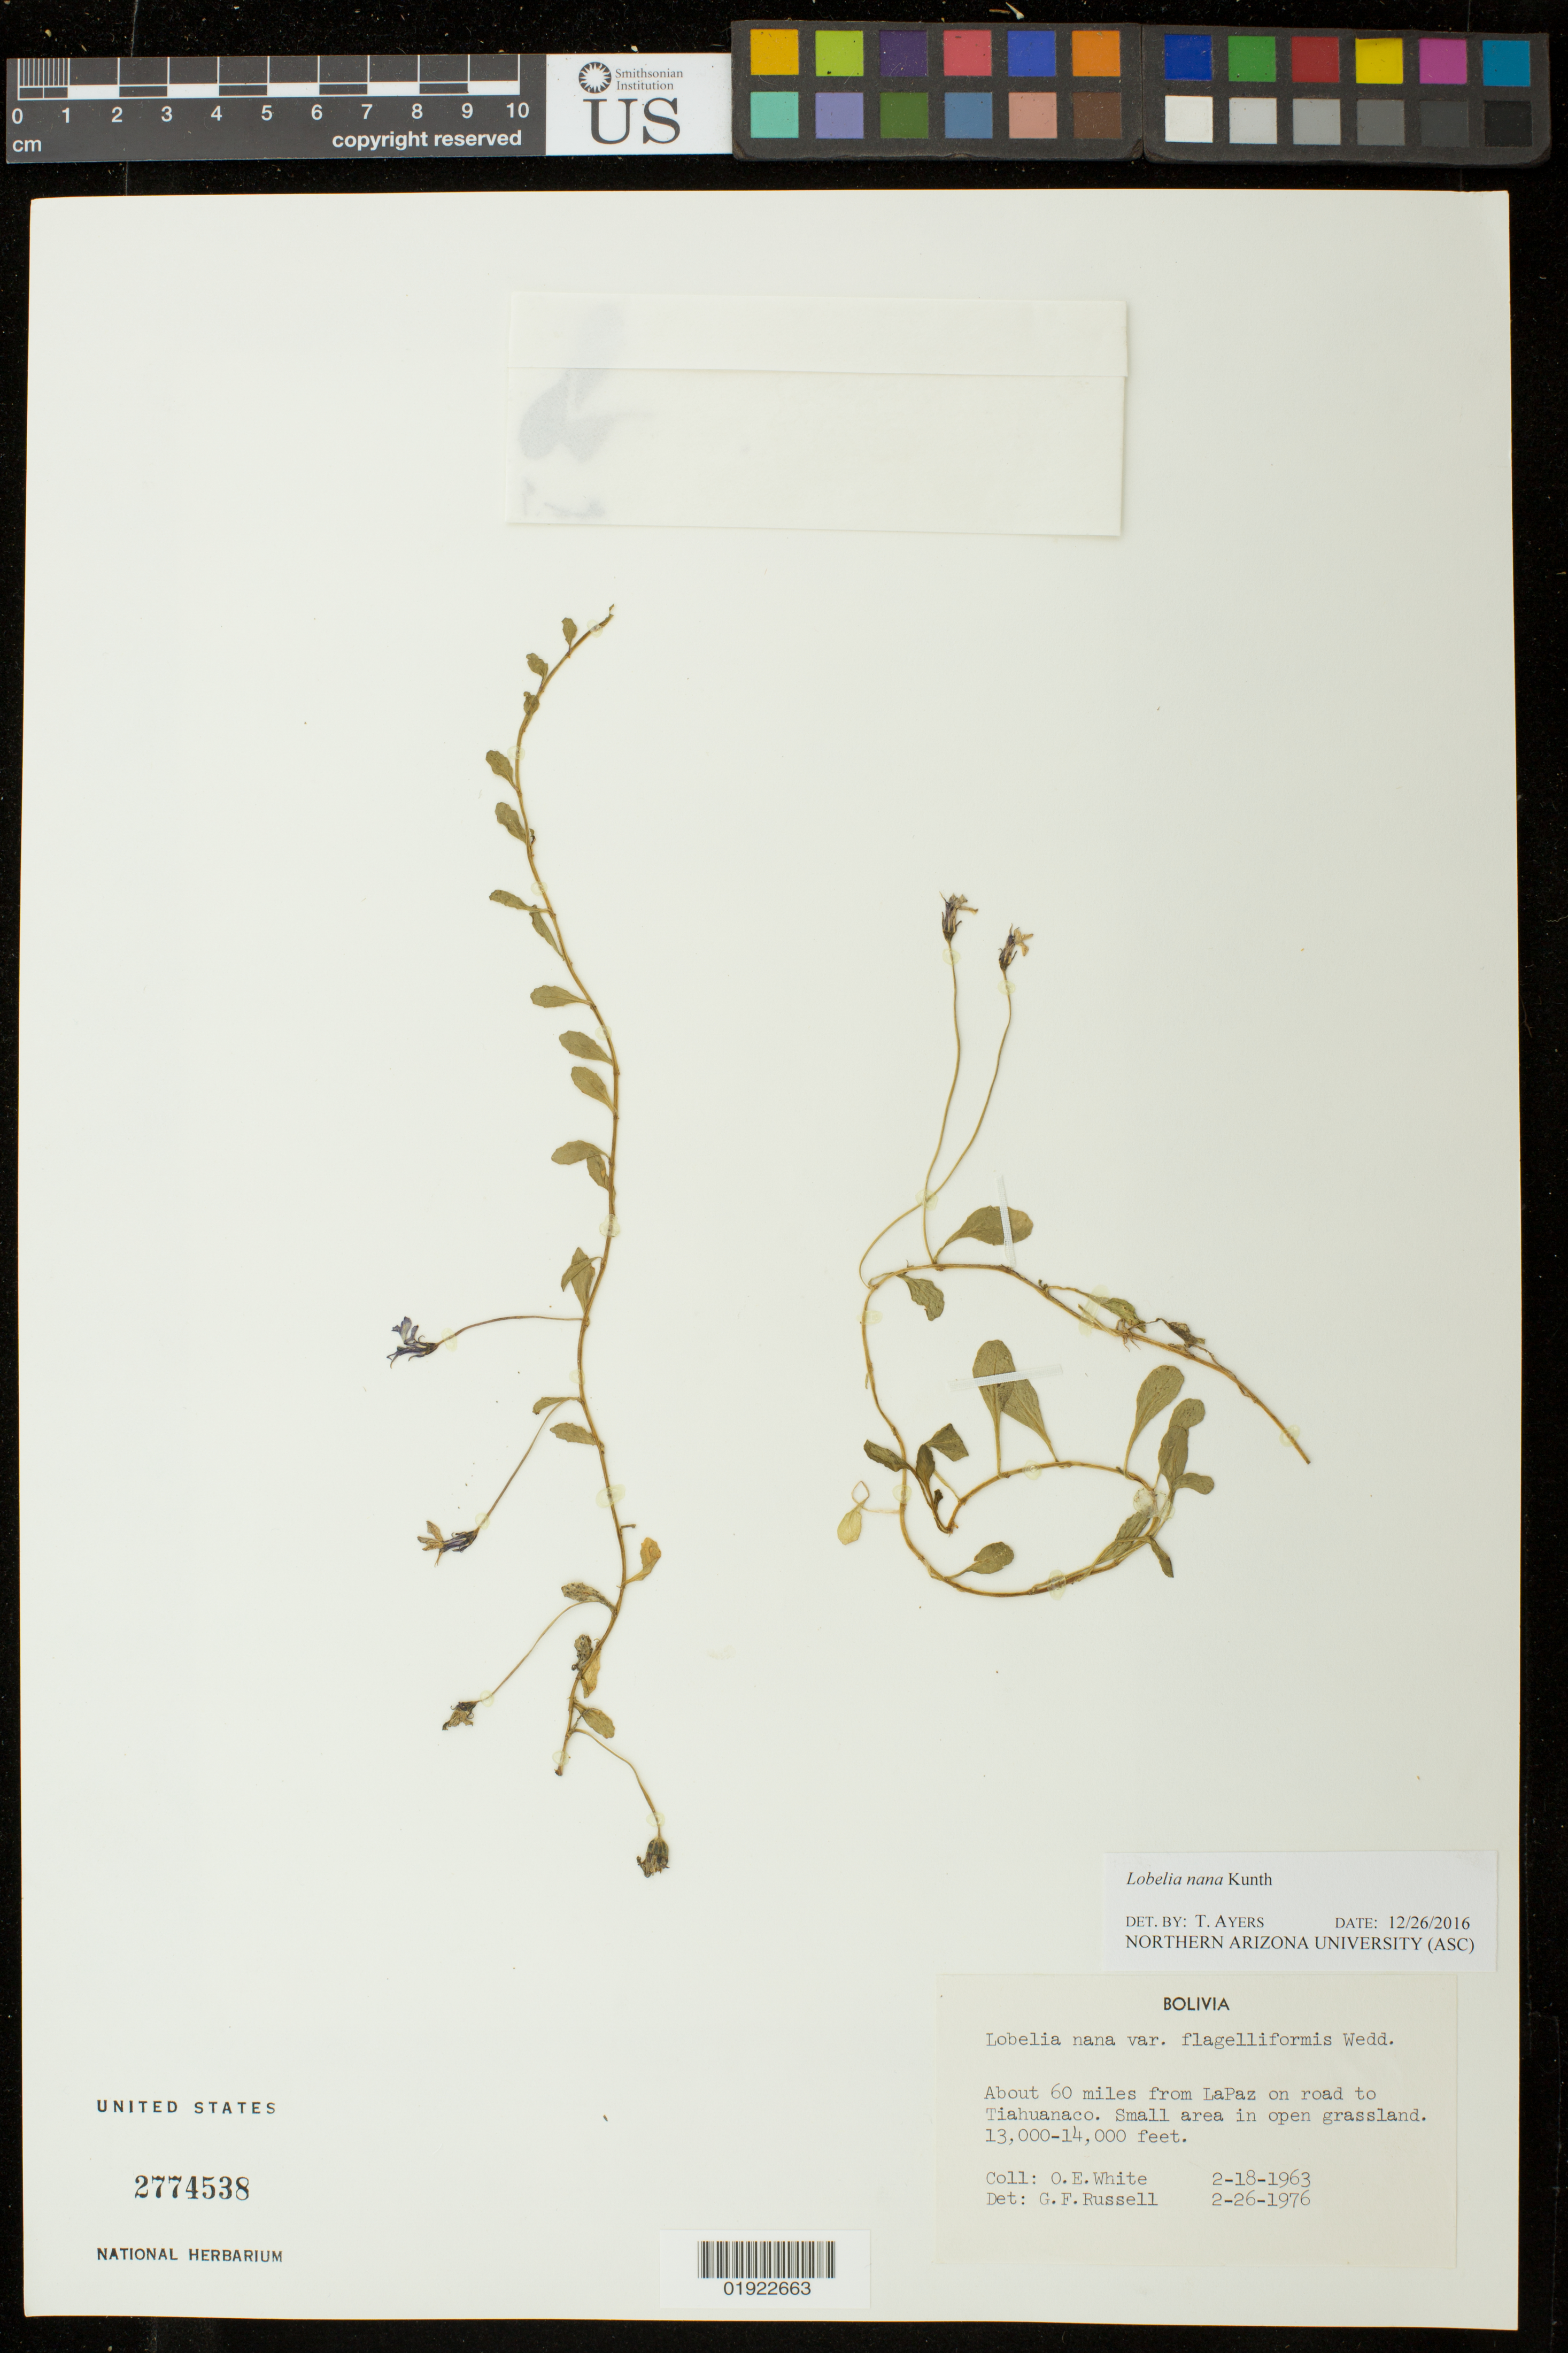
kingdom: Plantae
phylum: Tracheophyta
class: Magnoliopsida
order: Asterales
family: Campanulaceae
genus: Lobelia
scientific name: Lobelia nana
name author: Kunth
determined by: Ayers, Tina J.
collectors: O. E. White & G. Russell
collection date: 1963-02-18/1976-02-26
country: Bolivia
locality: About 60 miles from La Paz on road to Tiahuanaco.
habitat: Small area in open grassland.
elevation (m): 3962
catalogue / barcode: US 2774538